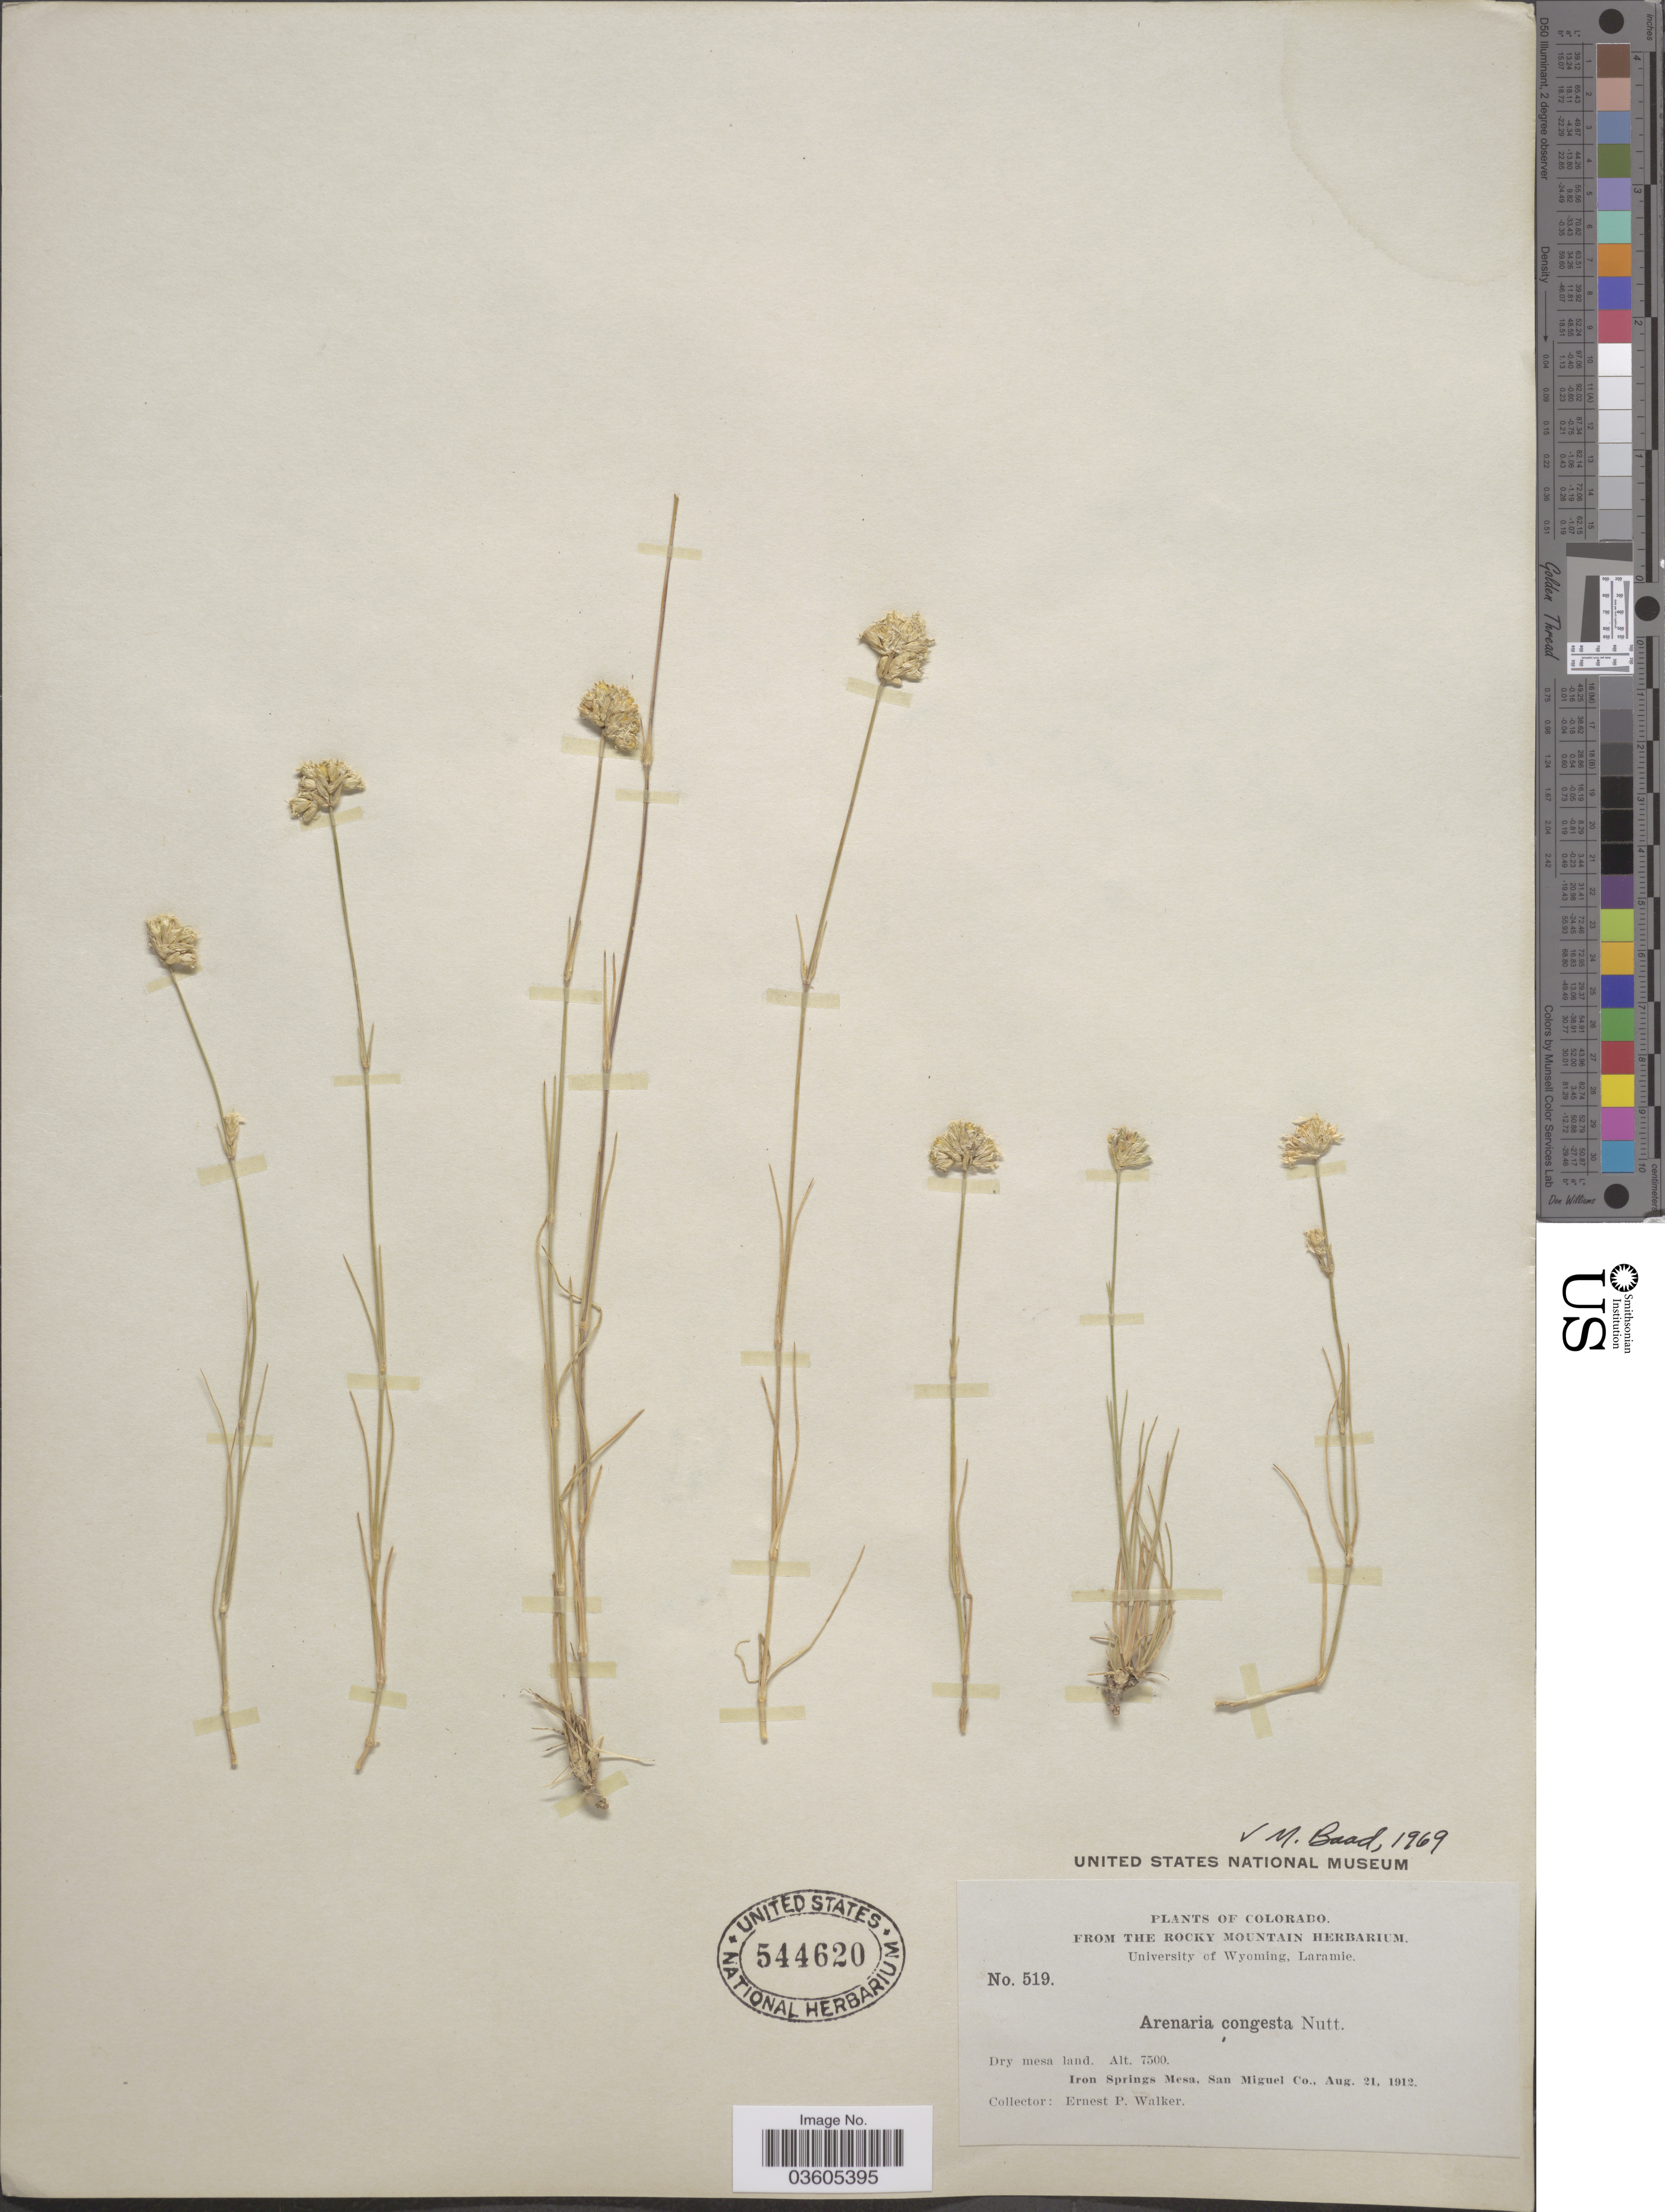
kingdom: Plantae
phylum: Tracheophyta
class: Magnoliopsida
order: Caryophyllales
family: Caryophyllaceae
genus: Eremogone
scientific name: Eremogone congesta var. congesta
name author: (Nutt.) Ikonn.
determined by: Strong, Mark T., (BOT), Smithsonian Institution - National Museum of Natural History (UNITED STATES)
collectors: E. P. Walker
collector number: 519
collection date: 1912-08-21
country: United States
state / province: Colorado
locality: Iron Springs Mesa, San Miguel Co.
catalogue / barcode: US 544620